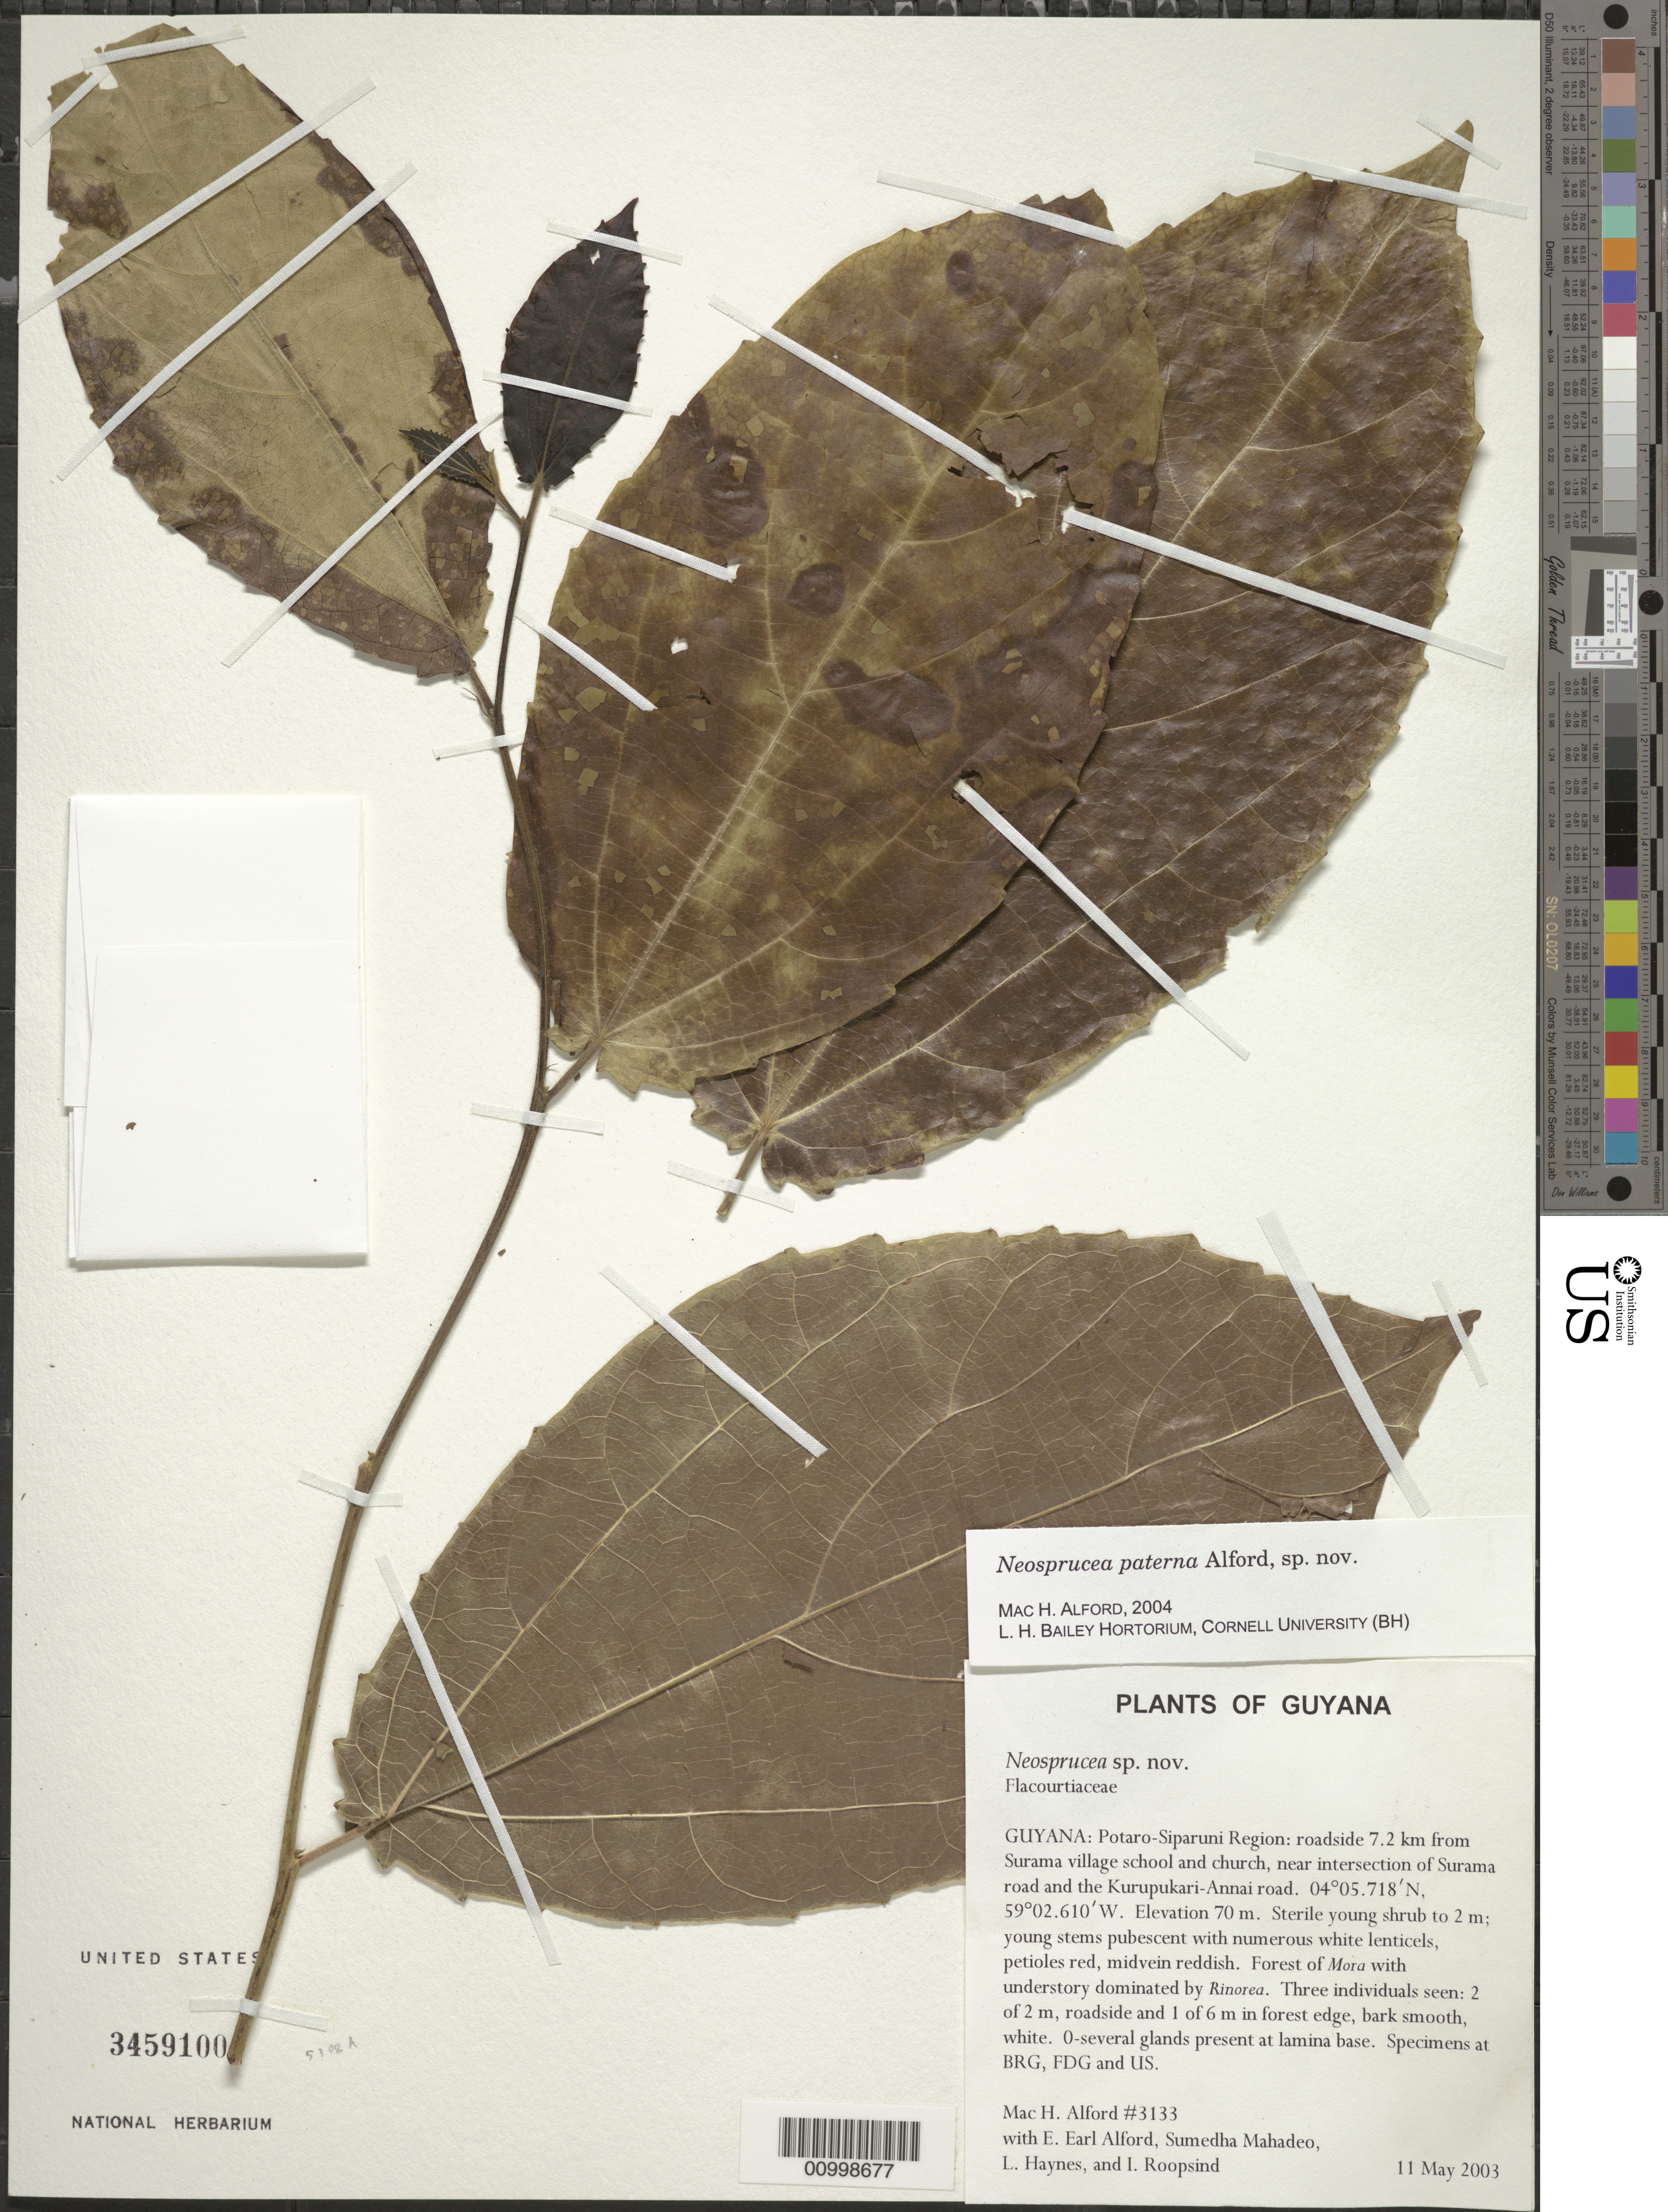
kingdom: Plantae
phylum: Tracheophyta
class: Magnoliopsida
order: Malpighiales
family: Salicaceae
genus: Neosprucea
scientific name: Neosprucea paterna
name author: M.H. Alford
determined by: Alford, Mac Haverson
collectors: M. H. Alford, E. Alford, S. Mahadeo, L. Haynes & I. Roopsind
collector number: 3133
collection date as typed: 11-May-03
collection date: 2003-05-11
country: Guyana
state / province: Potaro-Siparuni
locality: Surama village school and chruch, roadside 7.2 km from; near intersection of Surama rouad and the Kurupukari-Annai road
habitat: Forest of Mora with understory dominated by Rinorea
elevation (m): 70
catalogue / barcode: US 3459100